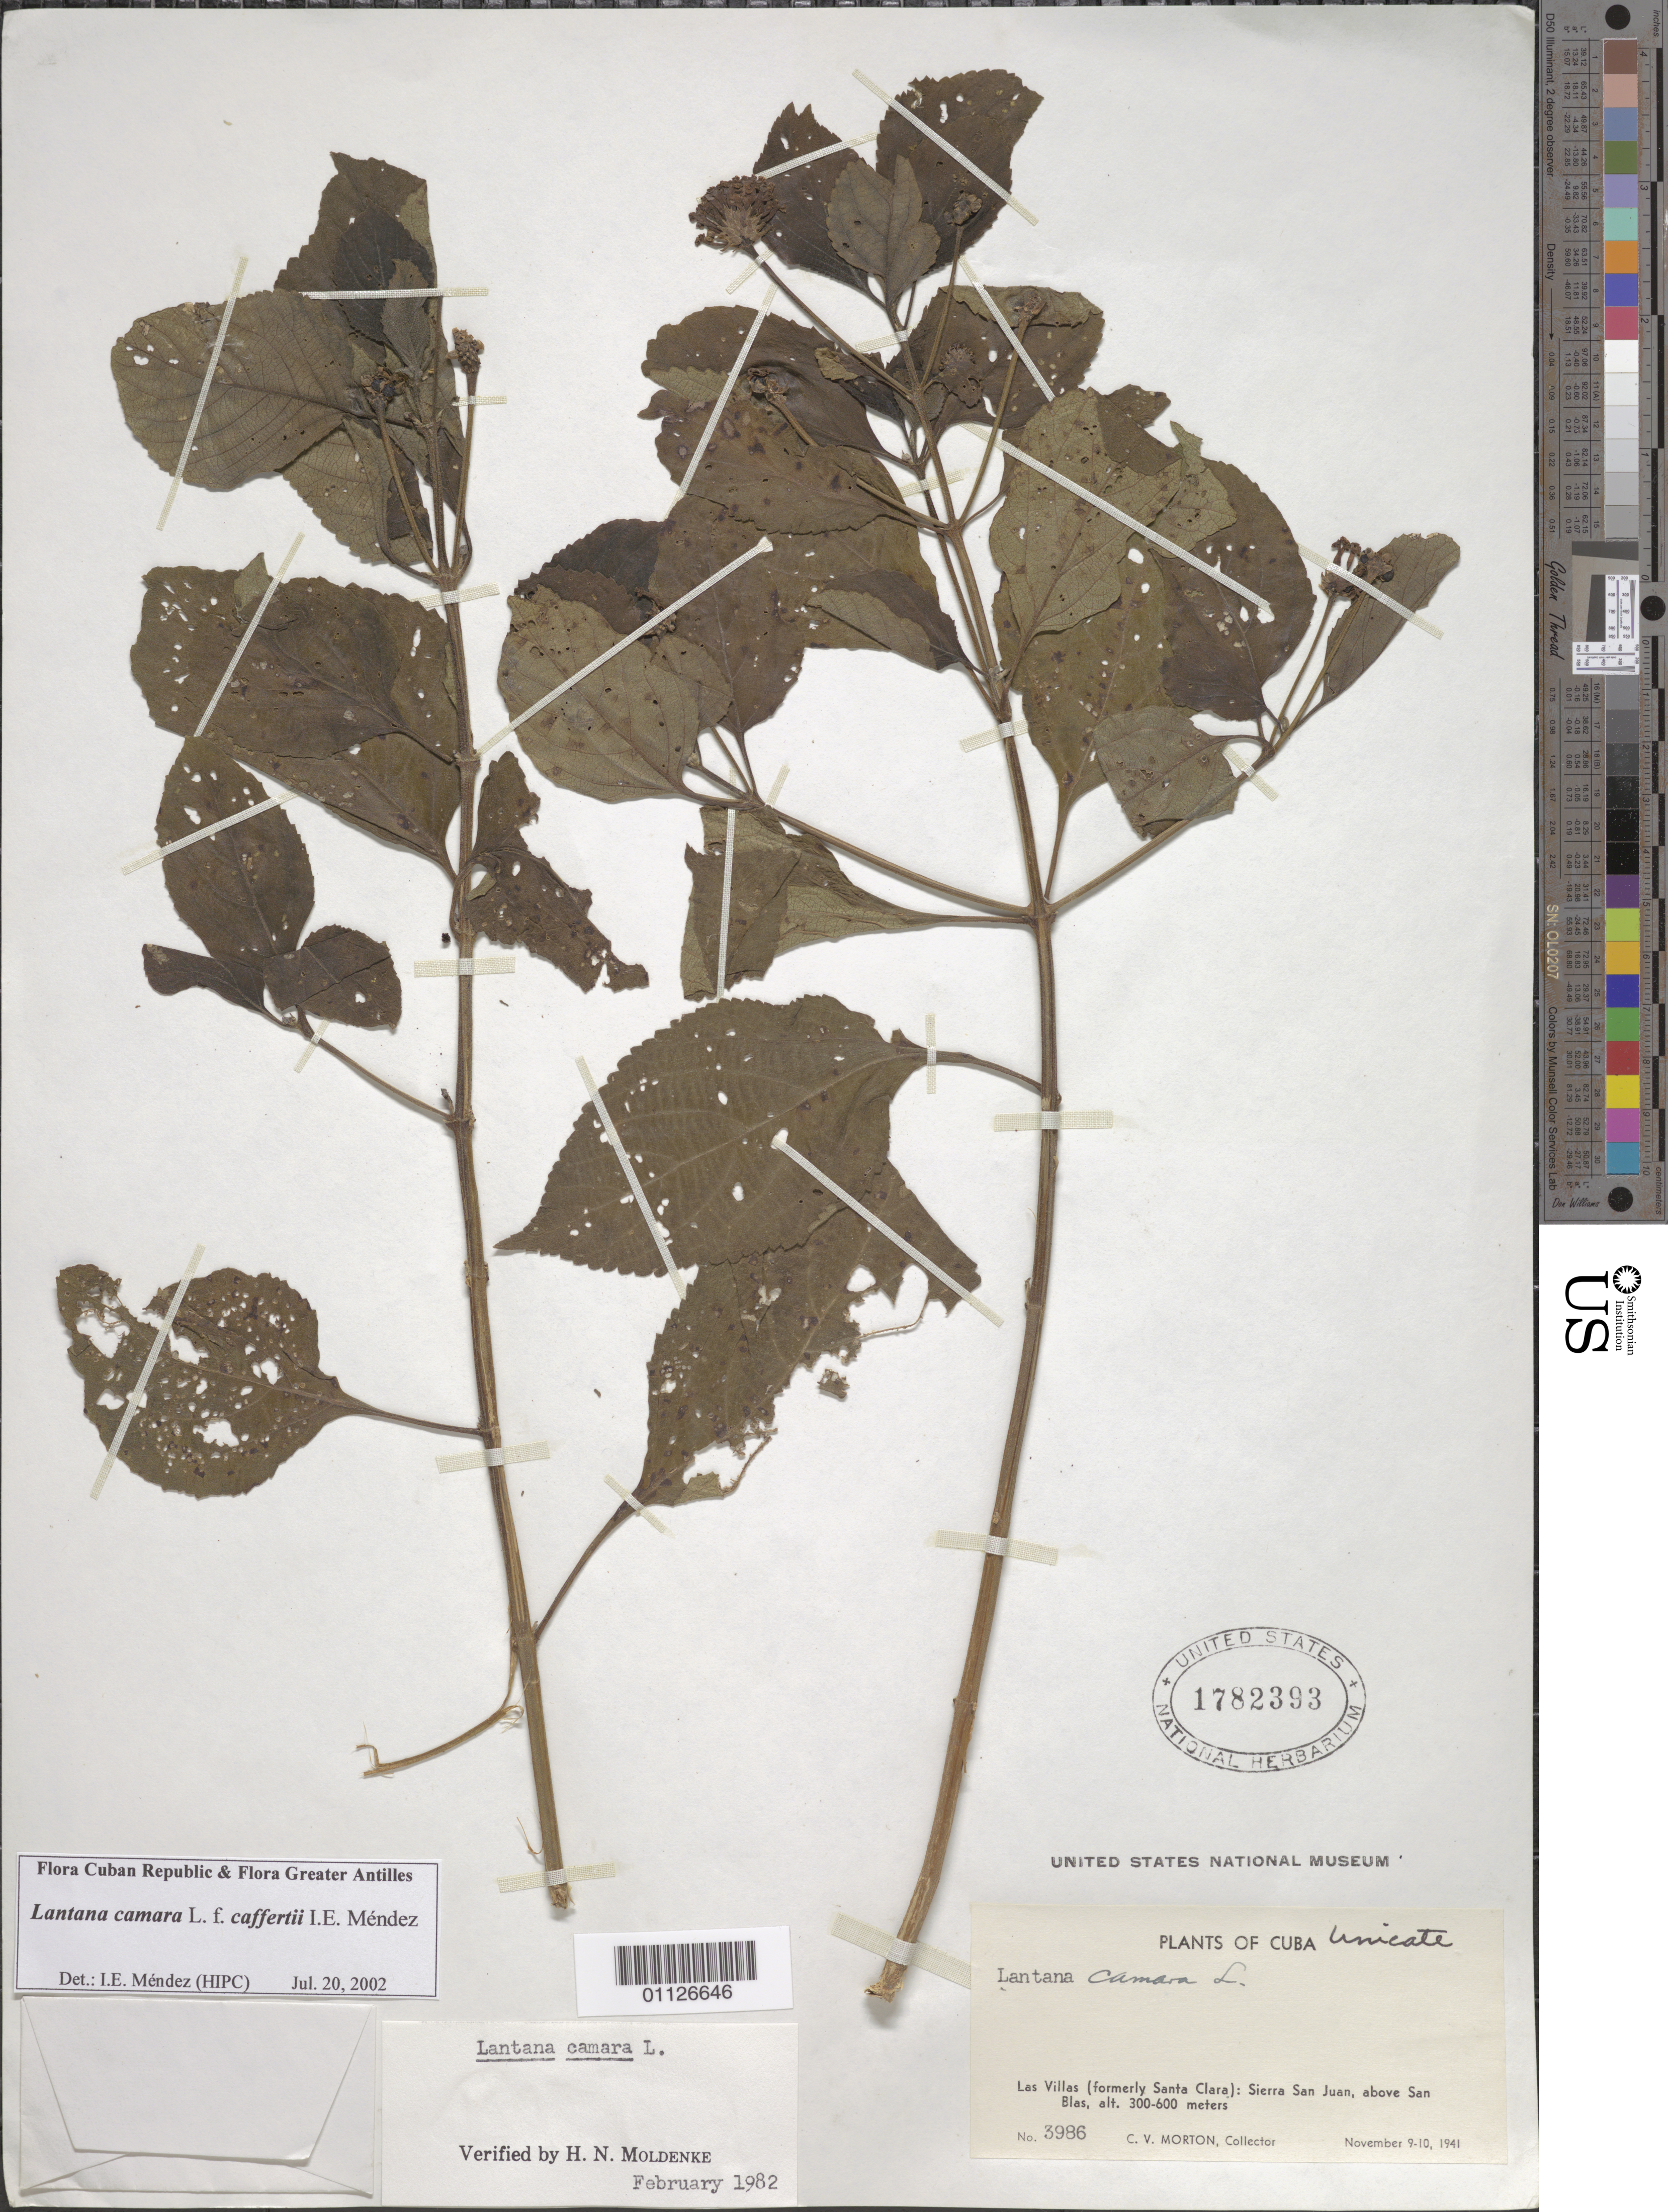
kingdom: Plantae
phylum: Tracheophyta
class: Magnoliopsida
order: Lamiales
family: Verbenaceae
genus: Lantana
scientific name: Lantana camara f. caffertyi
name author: I.E. Méndez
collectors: C. V. Morton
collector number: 3986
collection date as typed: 09 Nov 1941 to 10 Nov 1941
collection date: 1941-11-09/1941-11-10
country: Cuba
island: Cuba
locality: Las Villas (formerly Santa Clara): Sierra San Juan, above San Blas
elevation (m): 300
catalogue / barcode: US 1782393